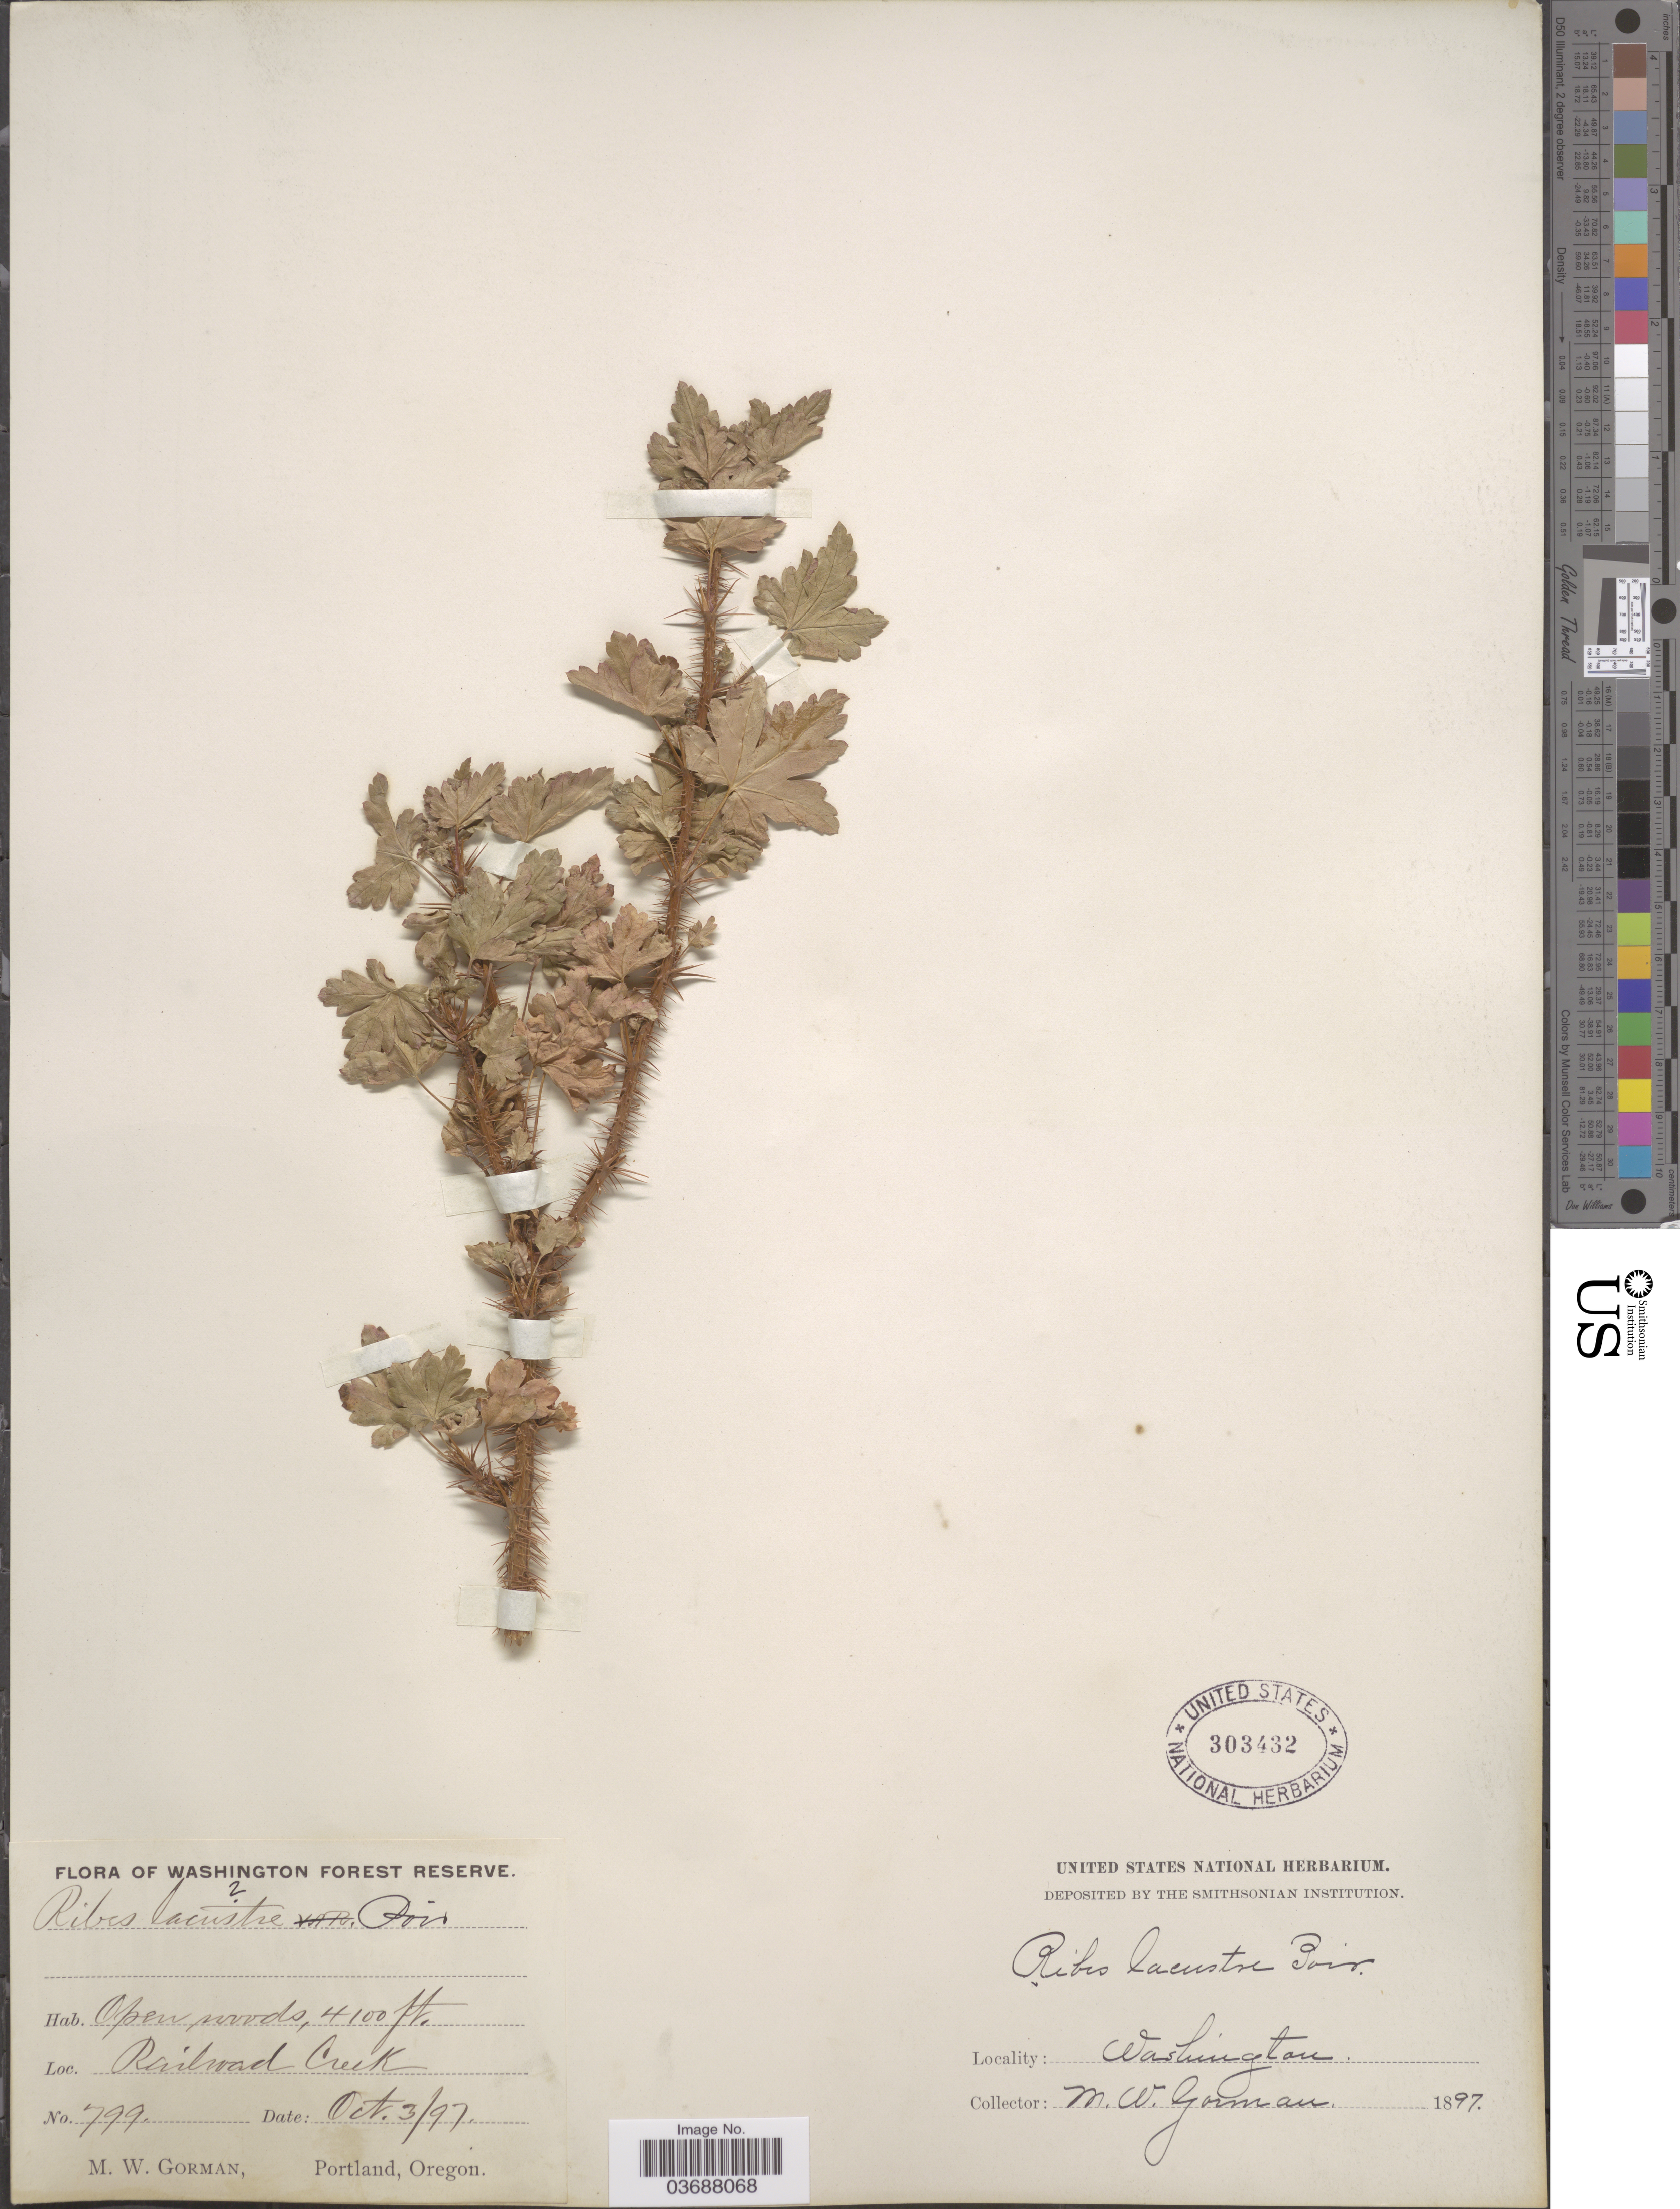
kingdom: Plantae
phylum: Tracheophyta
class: Magnoliopsida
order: Saxifragales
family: Grossulariaceae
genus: Ribes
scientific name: Ribes lacustre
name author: (Pers.) Poir.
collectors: M. W. Gorman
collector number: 799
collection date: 1897-10-03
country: United States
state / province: Washington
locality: Washington Forest Reserve. Railroad Creek.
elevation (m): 1250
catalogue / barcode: US 303432